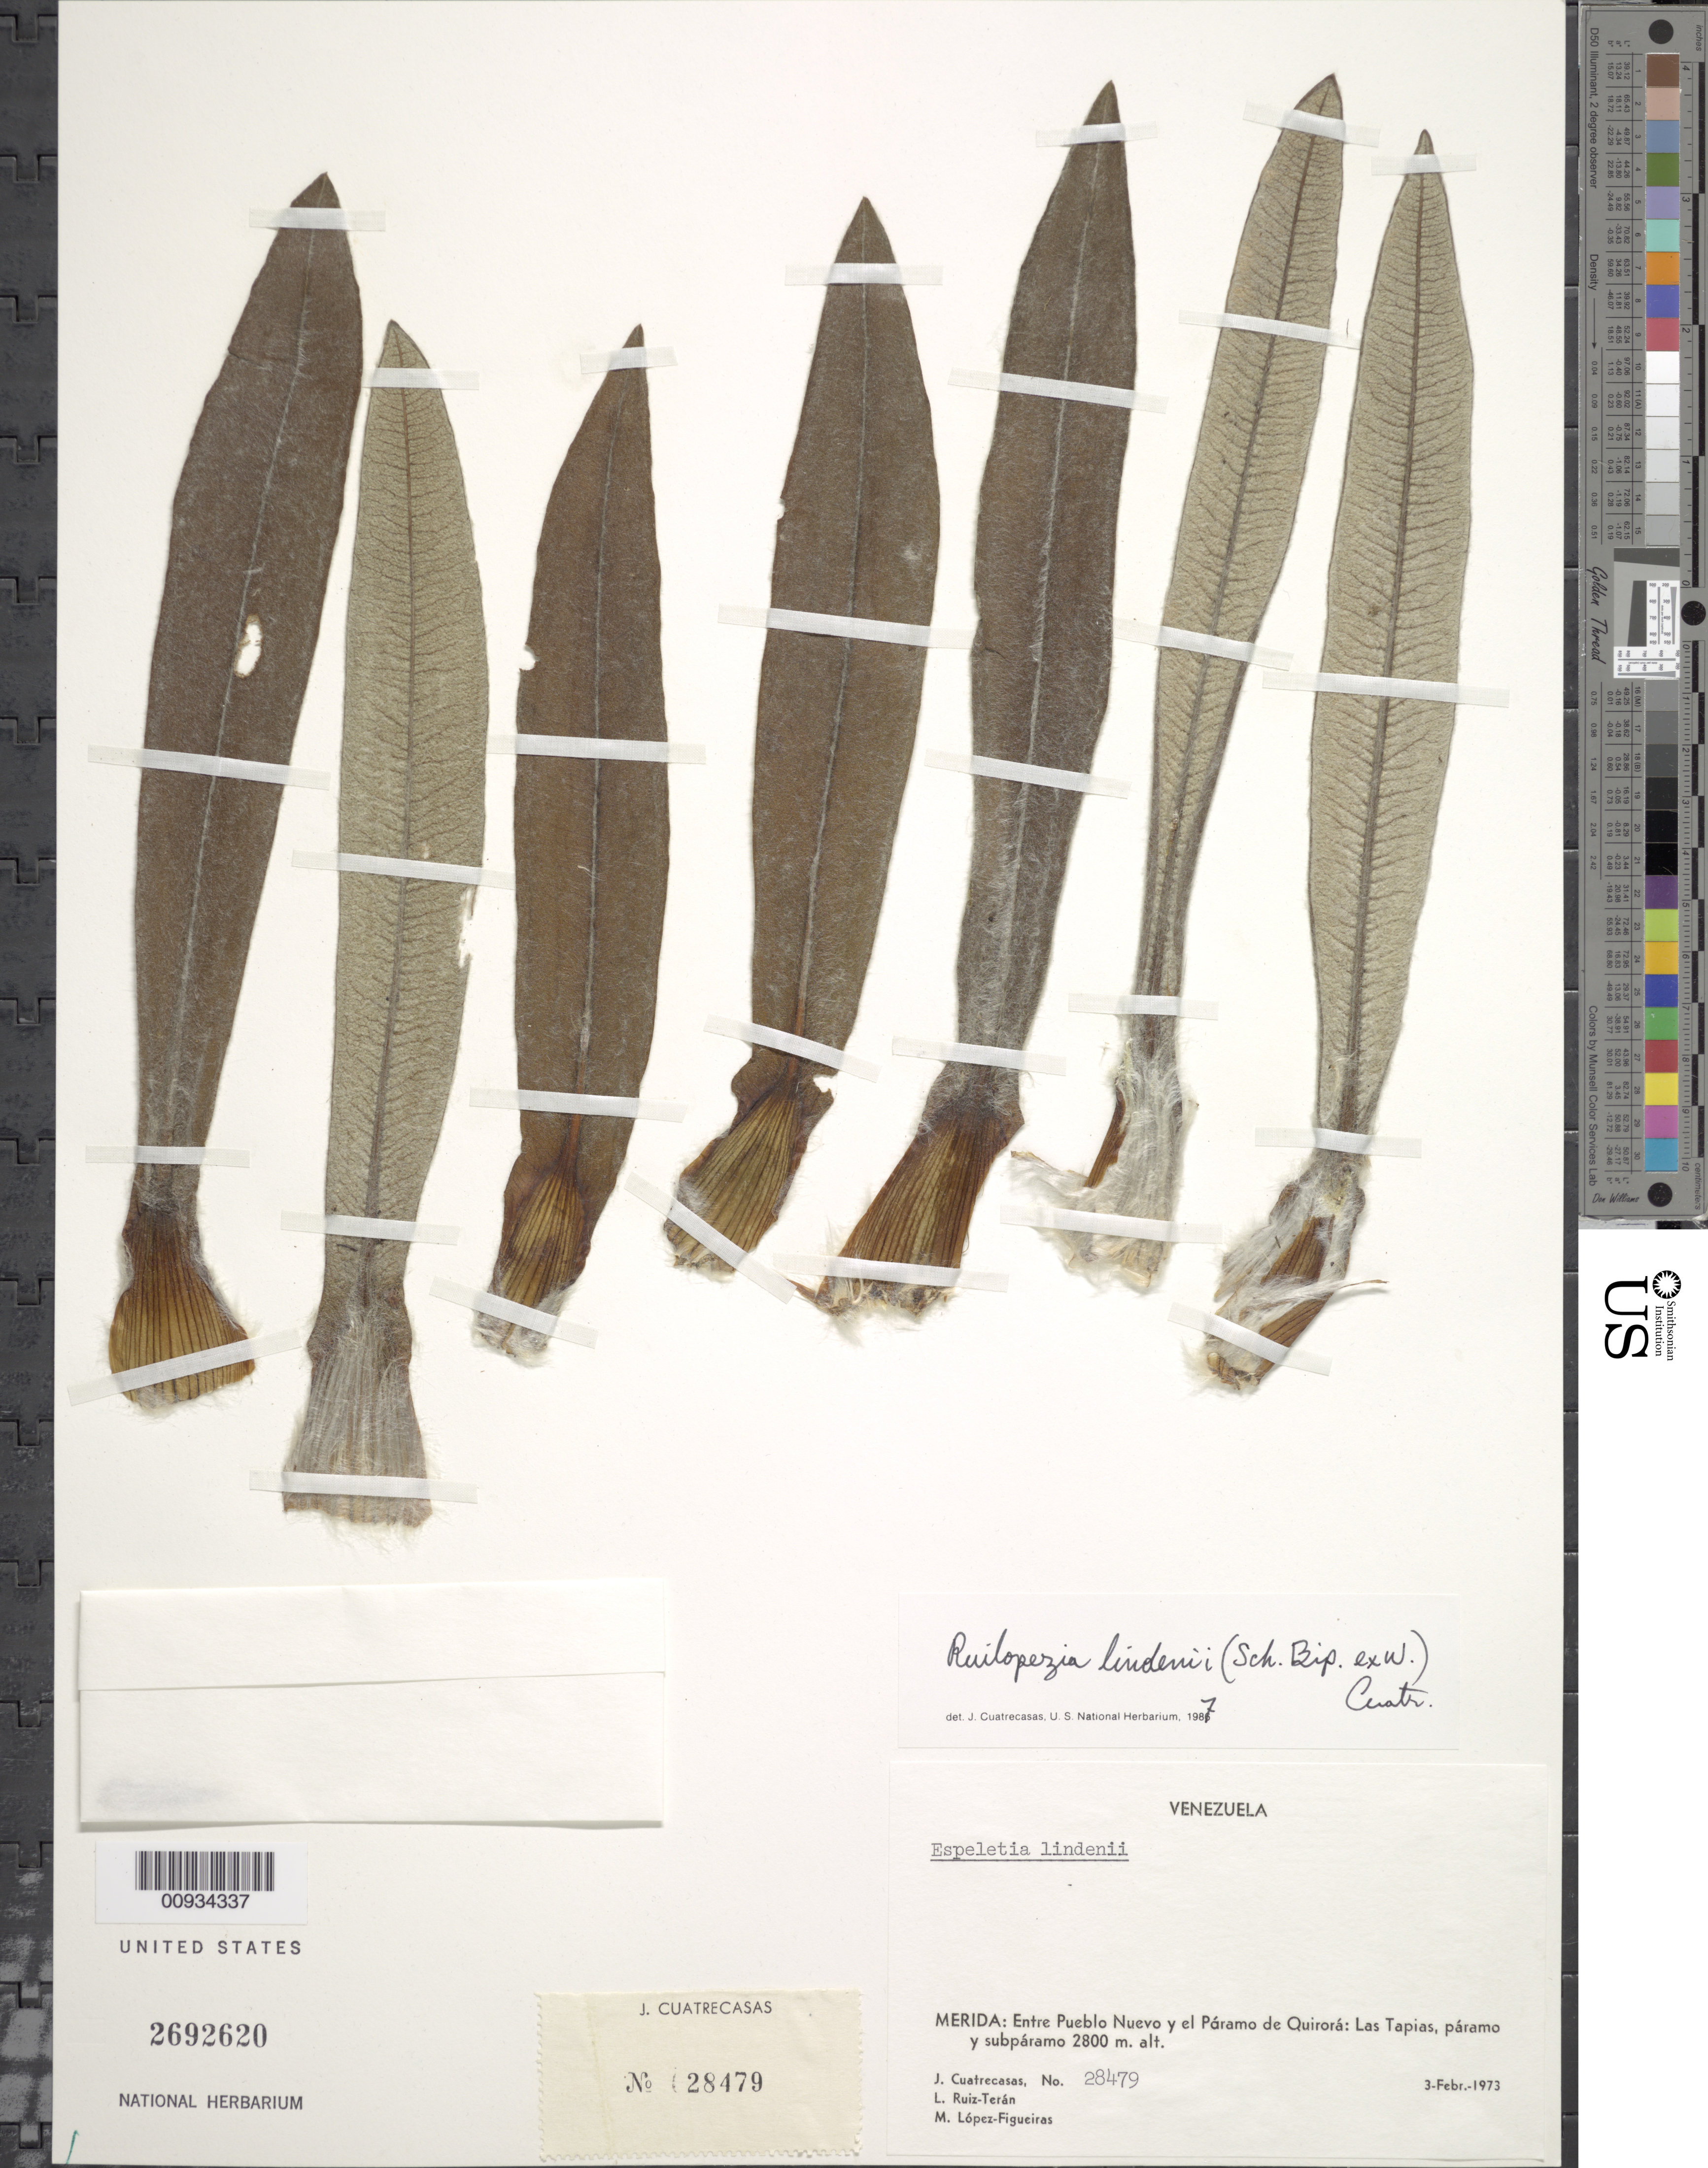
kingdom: Plantae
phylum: Tracheophyta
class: Magnoliopsida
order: Asterales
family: Asteraceae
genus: Ruilopezia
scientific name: Ruilopezia lindenii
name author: (Sch. Bip. ex Wedd.) Cuatrec.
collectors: J. Cuatrecasas, L. E. Ruíz-Terán & M. López Figueiras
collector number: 28479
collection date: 1973-02-03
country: Venezuela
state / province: Mérida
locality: Entre Pueblo Nuevo y el Paramo de Quirora, Las Tapias, paramo y subparamo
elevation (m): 2800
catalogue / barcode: US 2692620